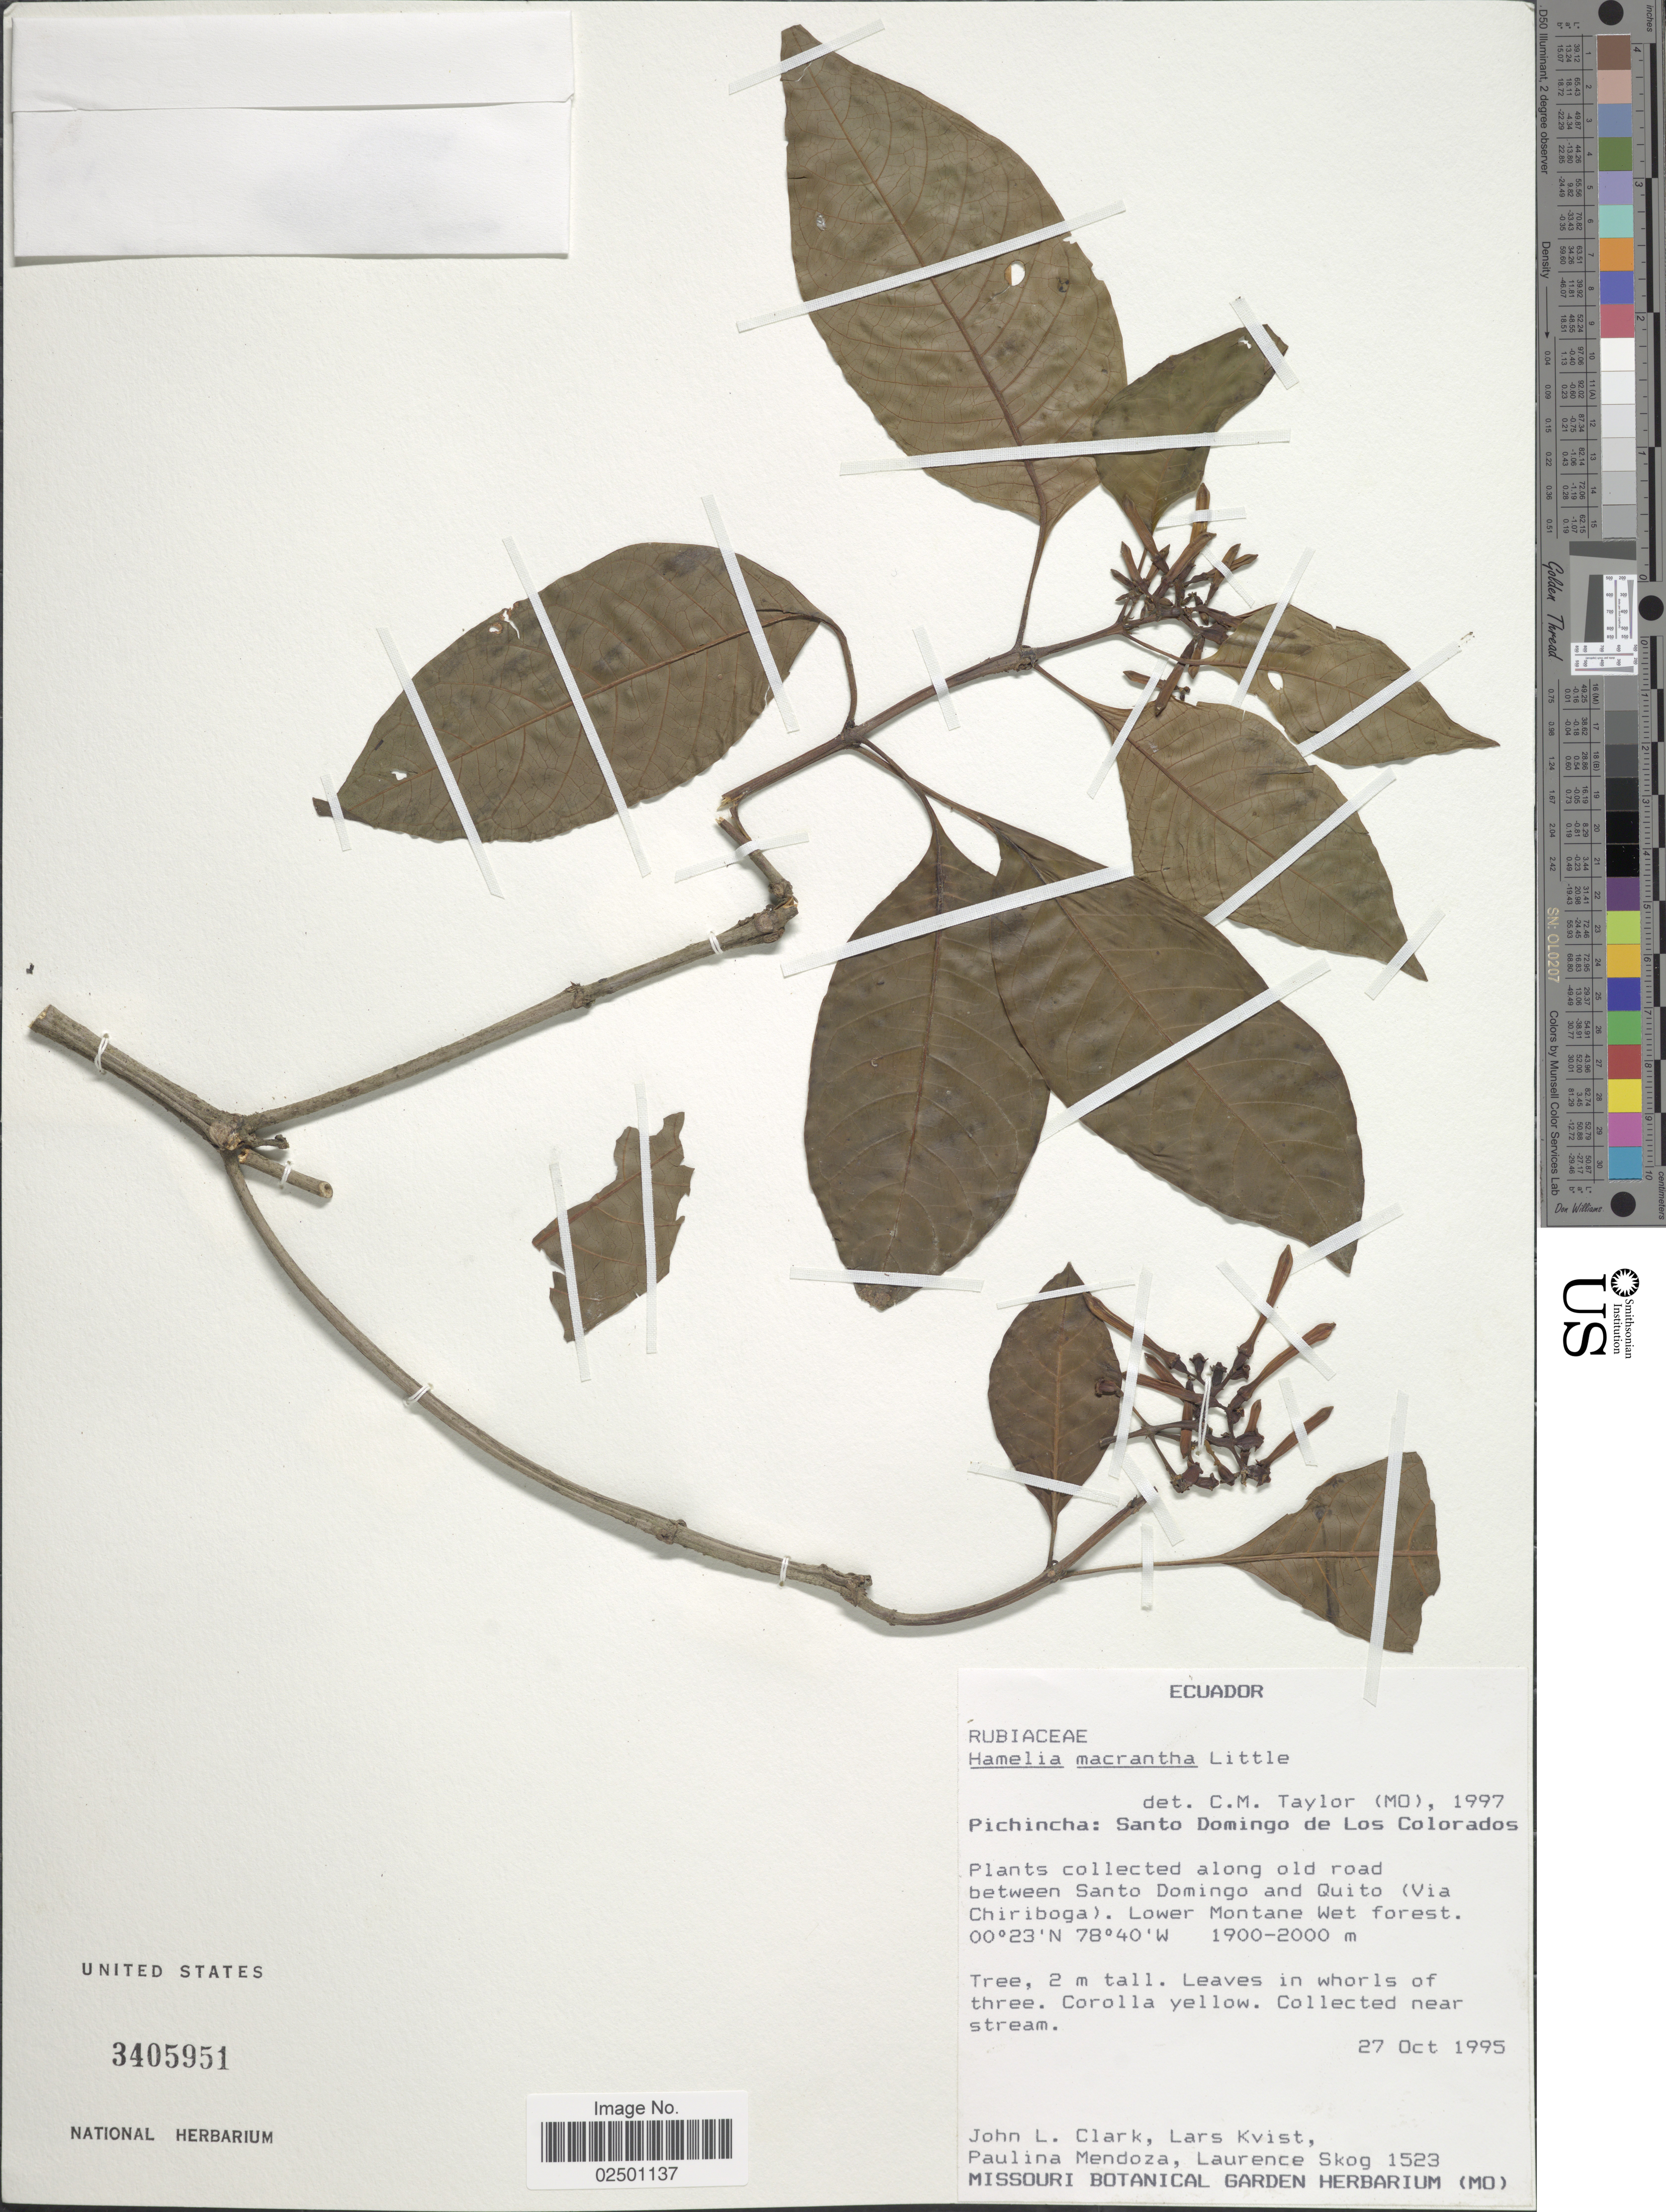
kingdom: Plantae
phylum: Tracheophyta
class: Magnoliopsida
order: Gentianales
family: Rubiaceae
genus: Hamelia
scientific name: Hamelia macrantha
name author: Little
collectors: J. L. Clark, L. P. Kvist, P. Mendoza & L. E. Skog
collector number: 1523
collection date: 1995-10-27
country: Ecuador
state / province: Pichincha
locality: Pichincha: Santo Domingo de Los Colorados. Plants collected along old road between Santo Domingo and Quito (Via Chiriboga)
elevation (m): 1900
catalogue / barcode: US 3405951